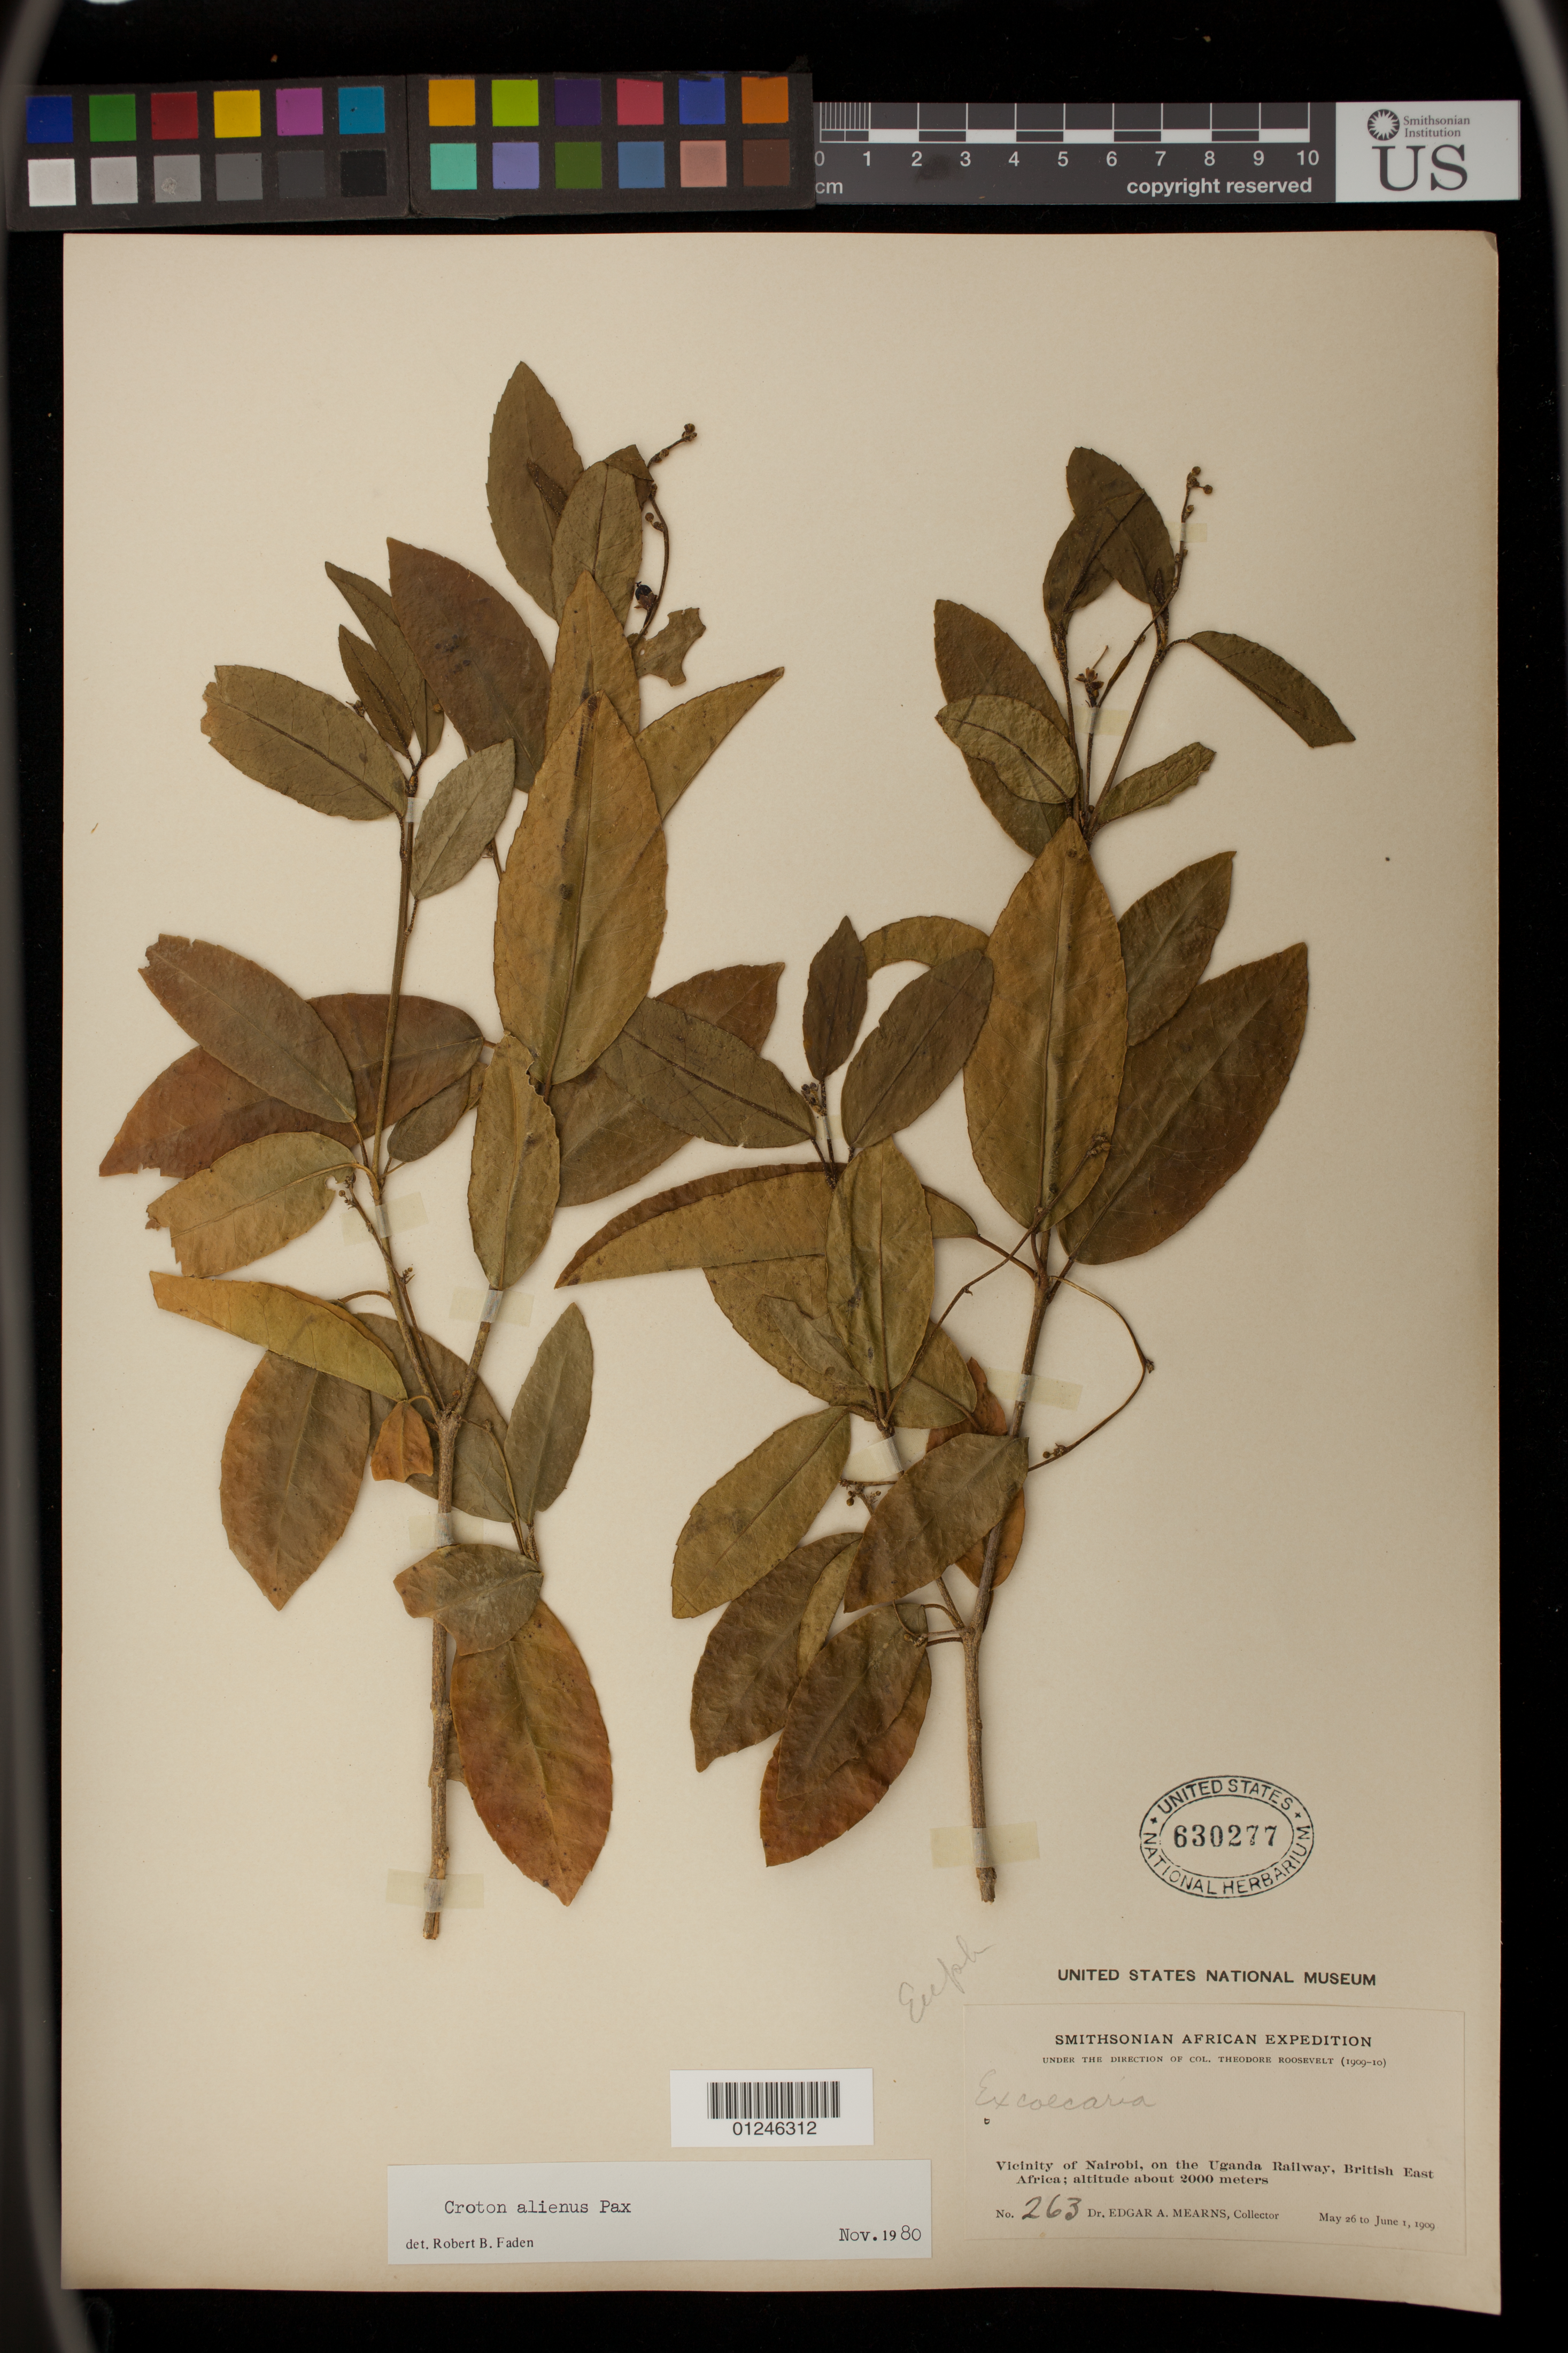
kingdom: Plantae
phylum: Tracheophyta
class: Magnoliopsida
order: Malpighiales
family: Euphorbiaceae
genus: Croton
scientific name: Croton alienus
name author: Pax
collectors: E. A. Mearns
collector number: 263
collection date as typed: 1909-05-26/1909-06-01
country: Kenya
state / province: Nairobi Area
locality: Vicinity of Nairobi, on the Uganda Railway, British East Africa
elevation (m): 2000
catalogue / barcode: US 630277